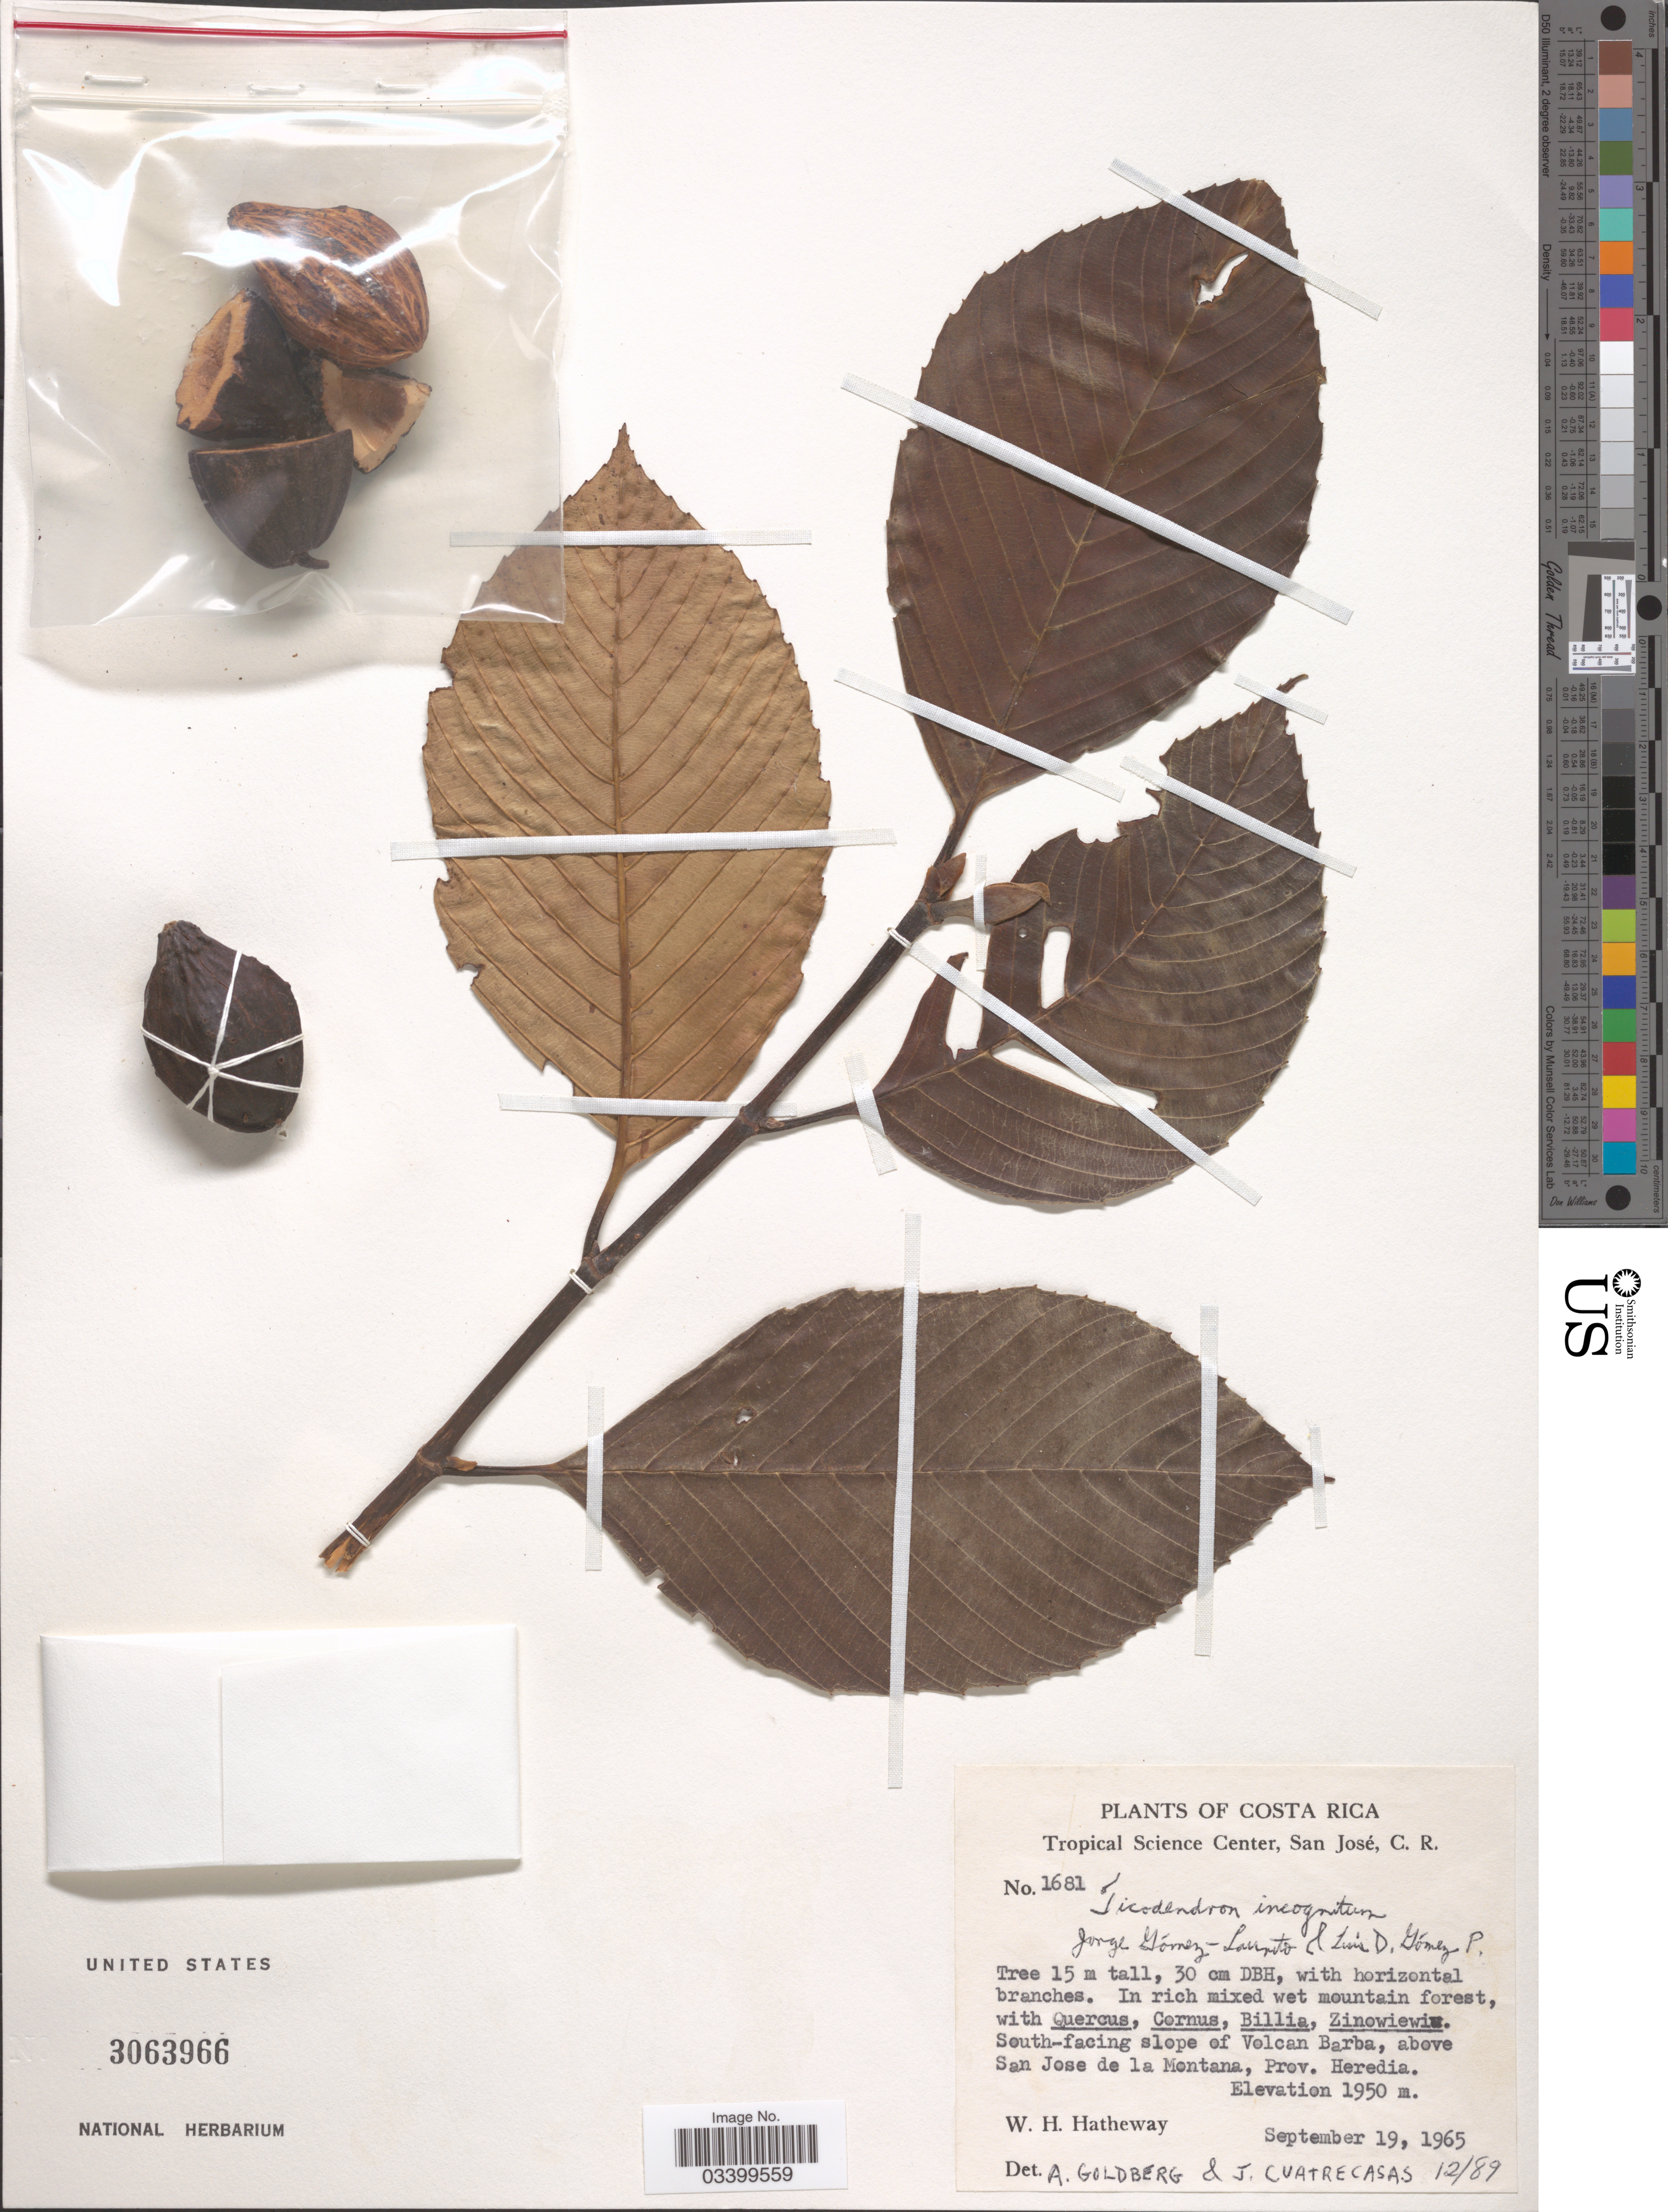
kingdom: Plantae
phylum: Tracheophyta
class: Magnoliopsida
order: Fagales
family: Ticodendraceae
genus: Ticodendron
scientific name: Ticodendron incognitum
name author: Gómez-Laur. & L.D. Gómez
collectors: W. H. Hatheway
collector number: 1681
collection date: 1965-09-19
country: Costa Rica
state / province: Heredia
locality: South-facing slope of Volcan Barba, above San Jose de la Montana.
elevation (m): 1950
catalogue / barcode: US 3063966